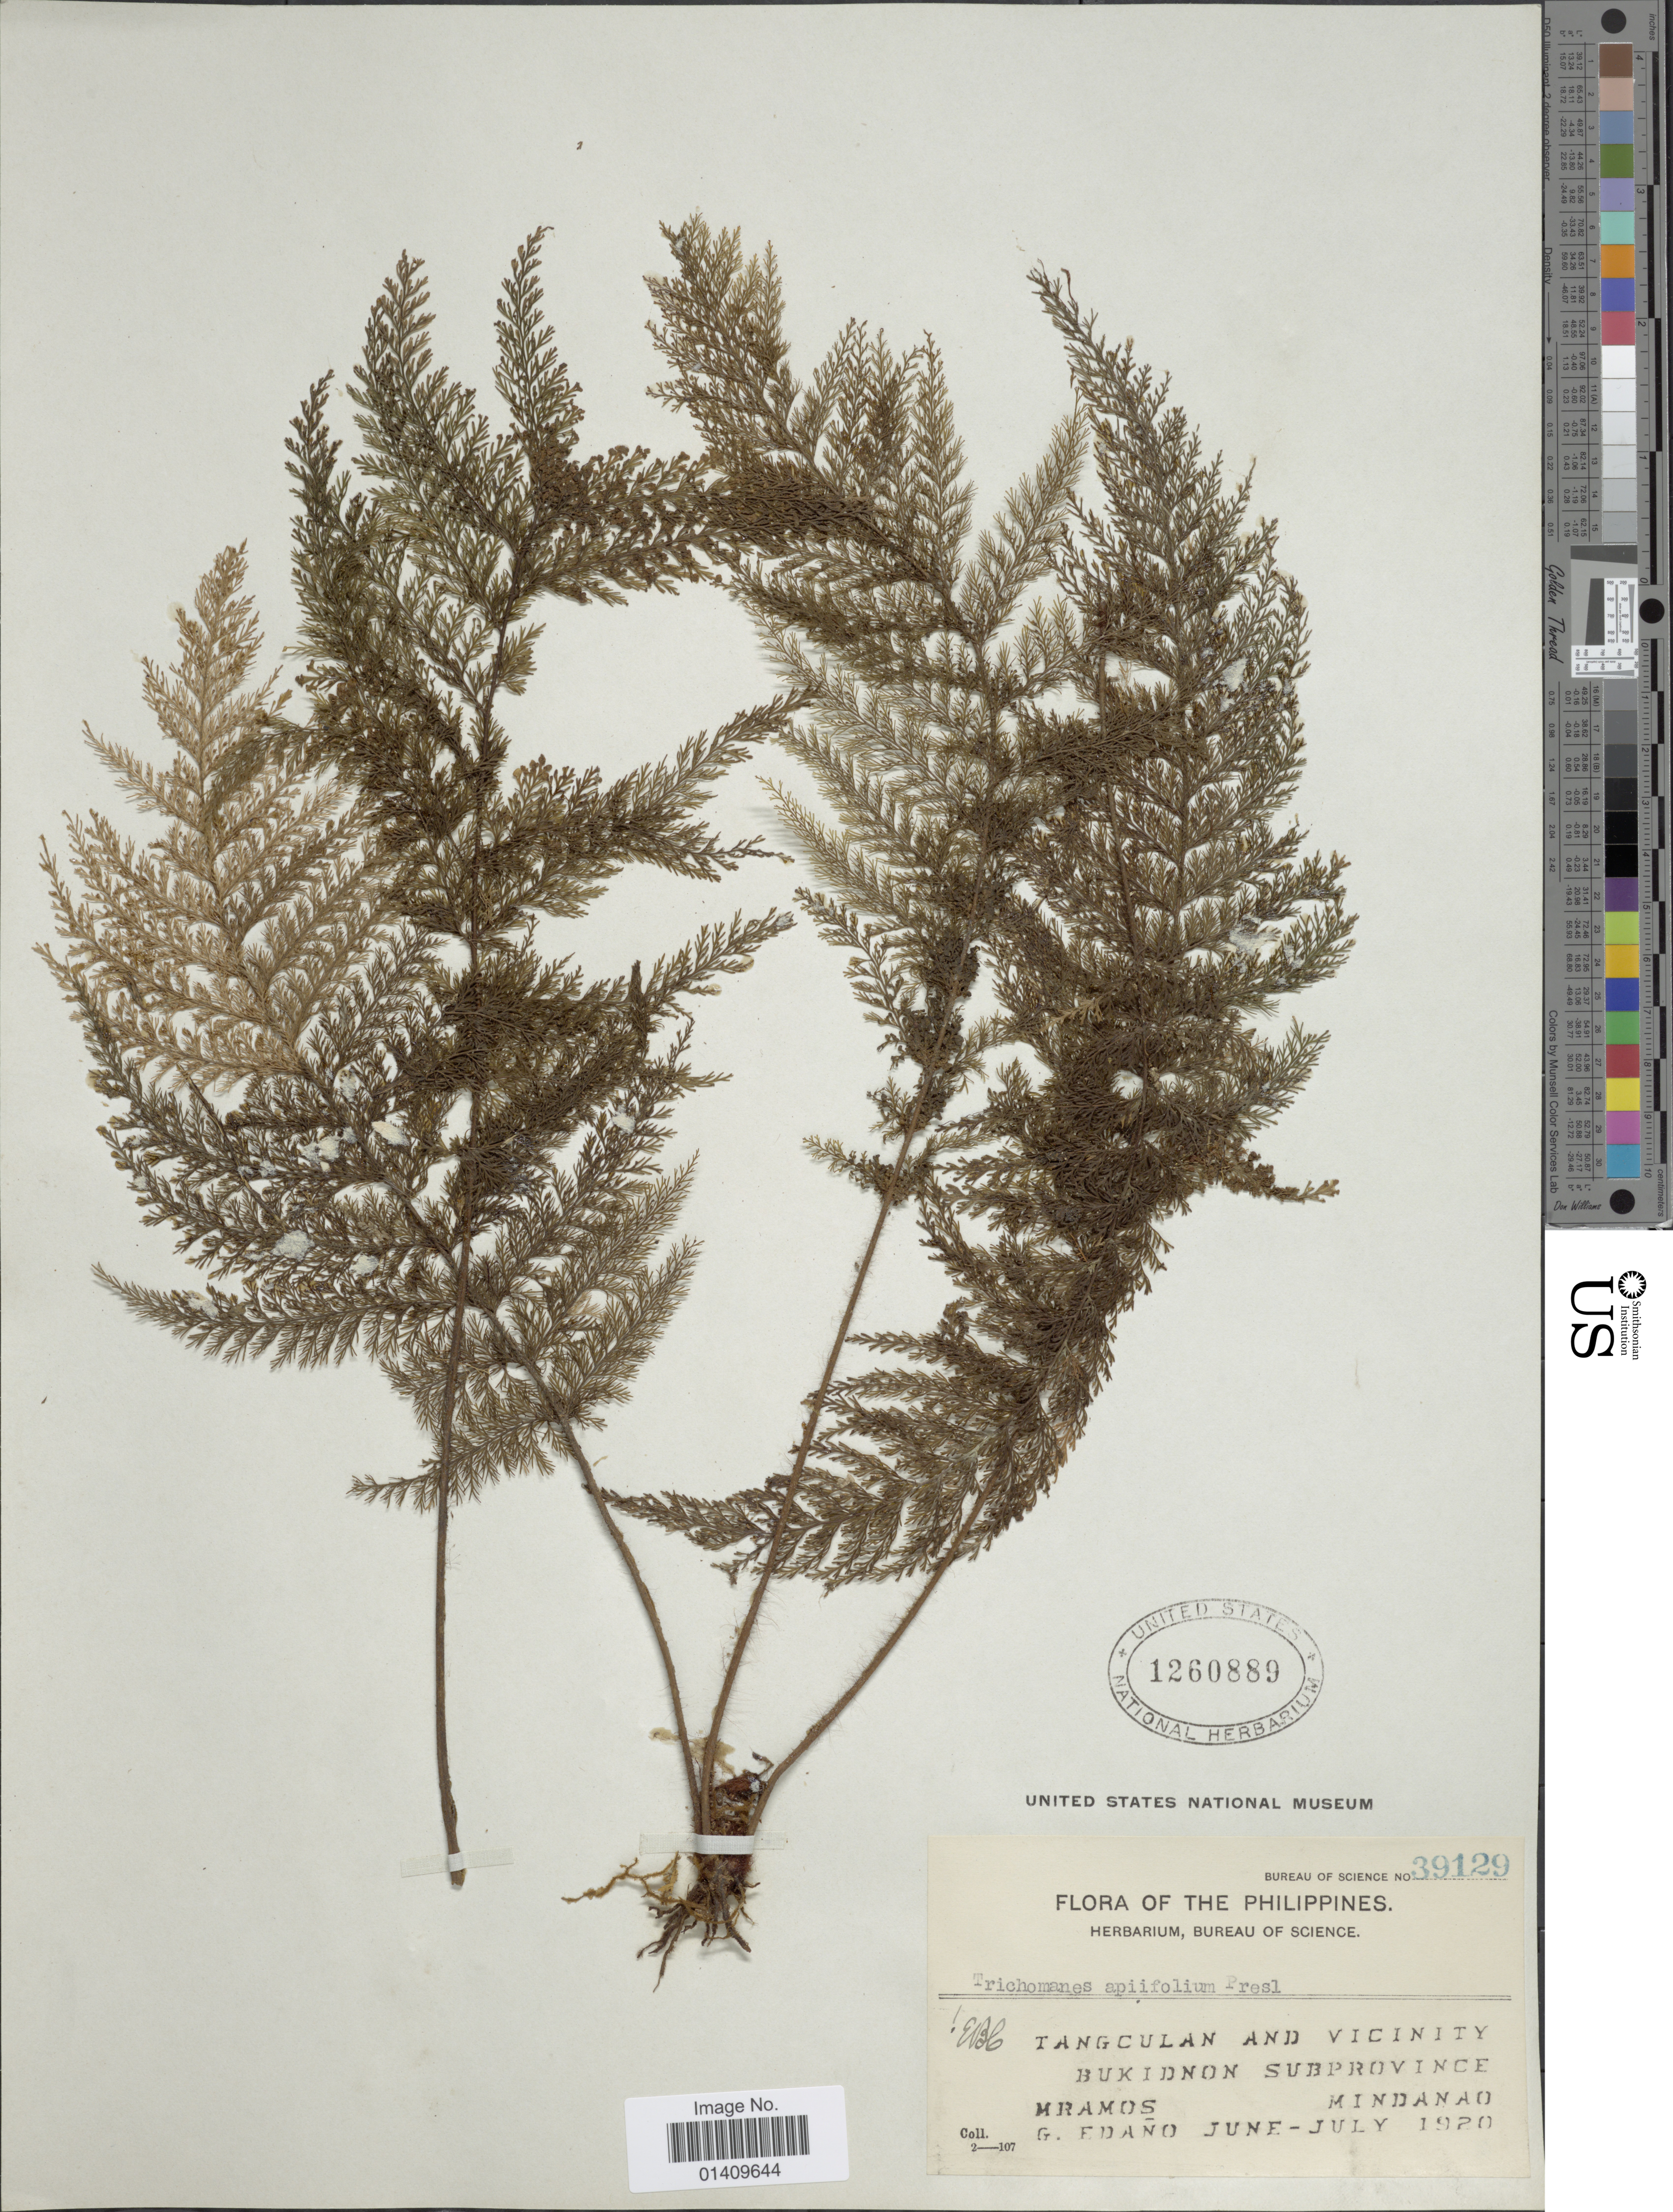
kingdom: Plantae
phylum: Tracheophyta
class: Polypodiopsida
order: Hymenophyllales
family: Hymenophyllaceae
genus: Callistopteris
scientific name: Callistopteris apiifolia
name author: (C. Presl) Copel.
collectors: G. Edaño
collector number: Bureau of Science39129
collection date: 1920-06/1920-07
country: Philippines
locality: Tangculan and vicinity Bukidnon subprovince Mramos Mindanao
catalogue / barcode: US 1260889